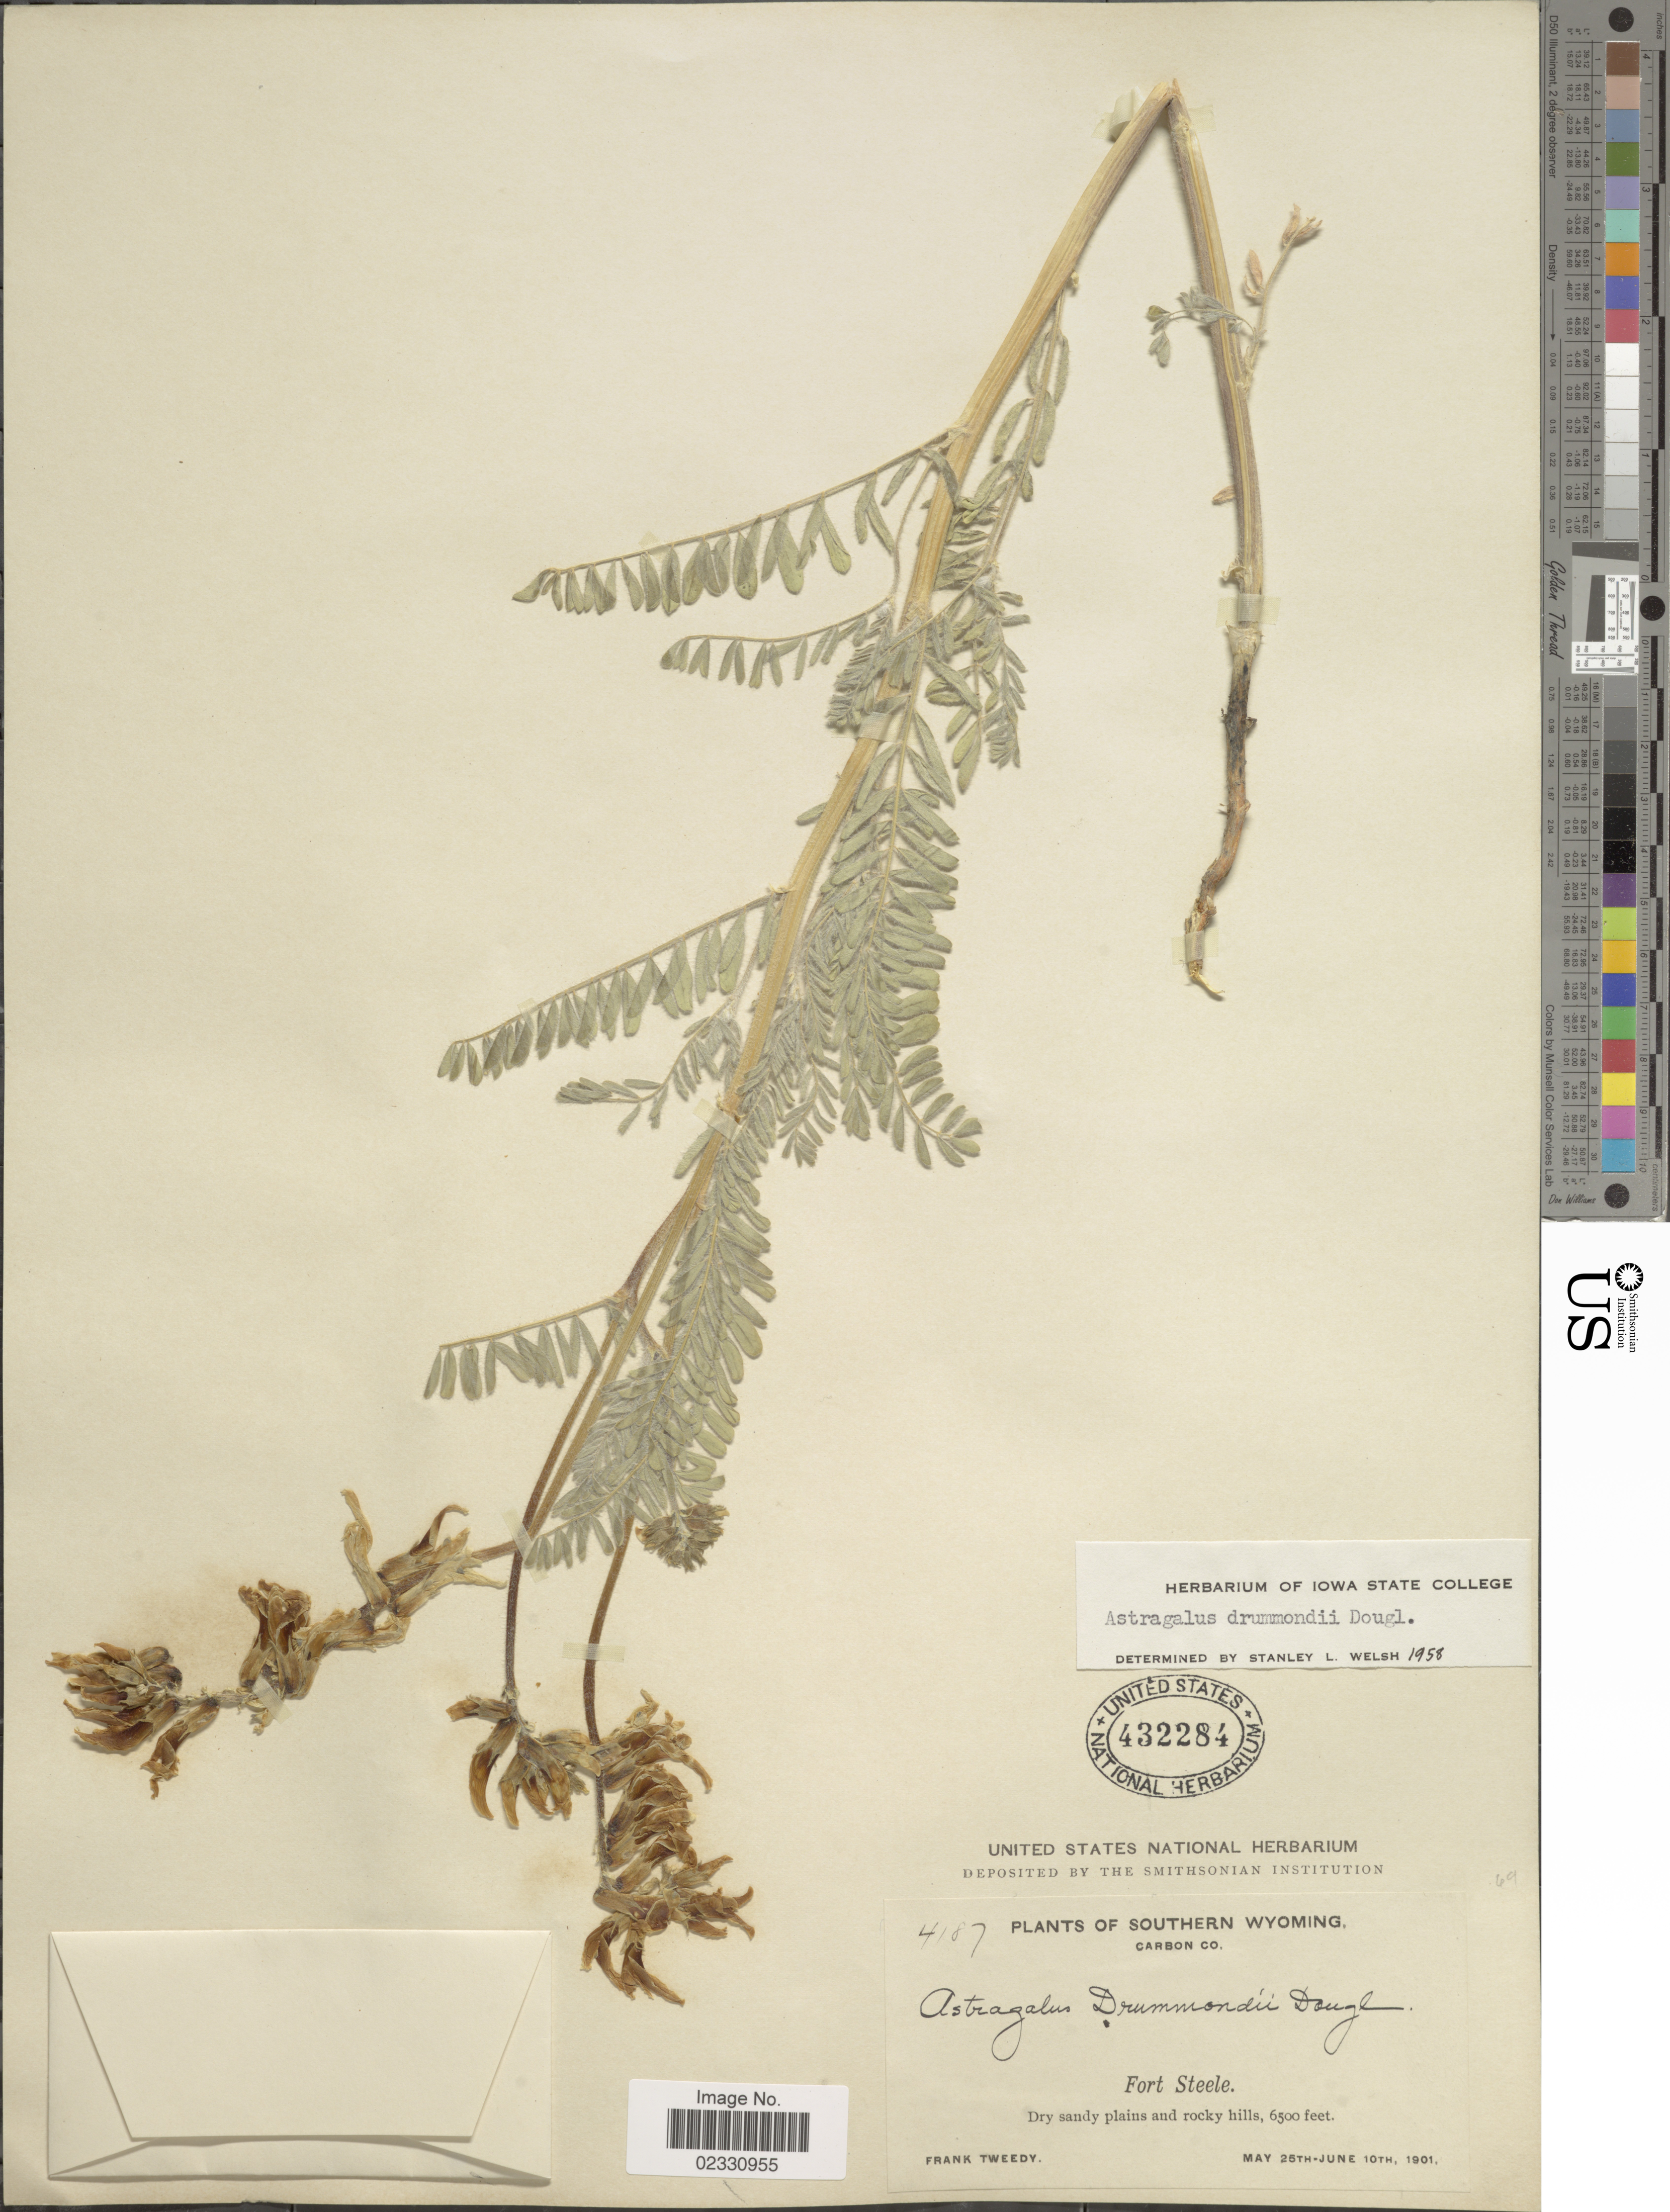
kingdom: Plantae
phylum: Tracheophyta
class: Magnoliopsida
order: Fabales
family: Fabaceae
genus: Astragalus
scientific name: Astragalus drummondii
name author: Hook.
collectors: F. Tweedy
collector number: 4187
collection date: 1901-05-25/1901-06-10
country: United States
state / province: Wyoming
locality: Southern Wyoming, Carbon Co, Fort Steele, Dry sandy plains and rock hills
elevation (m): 1981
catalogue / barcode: US 432284